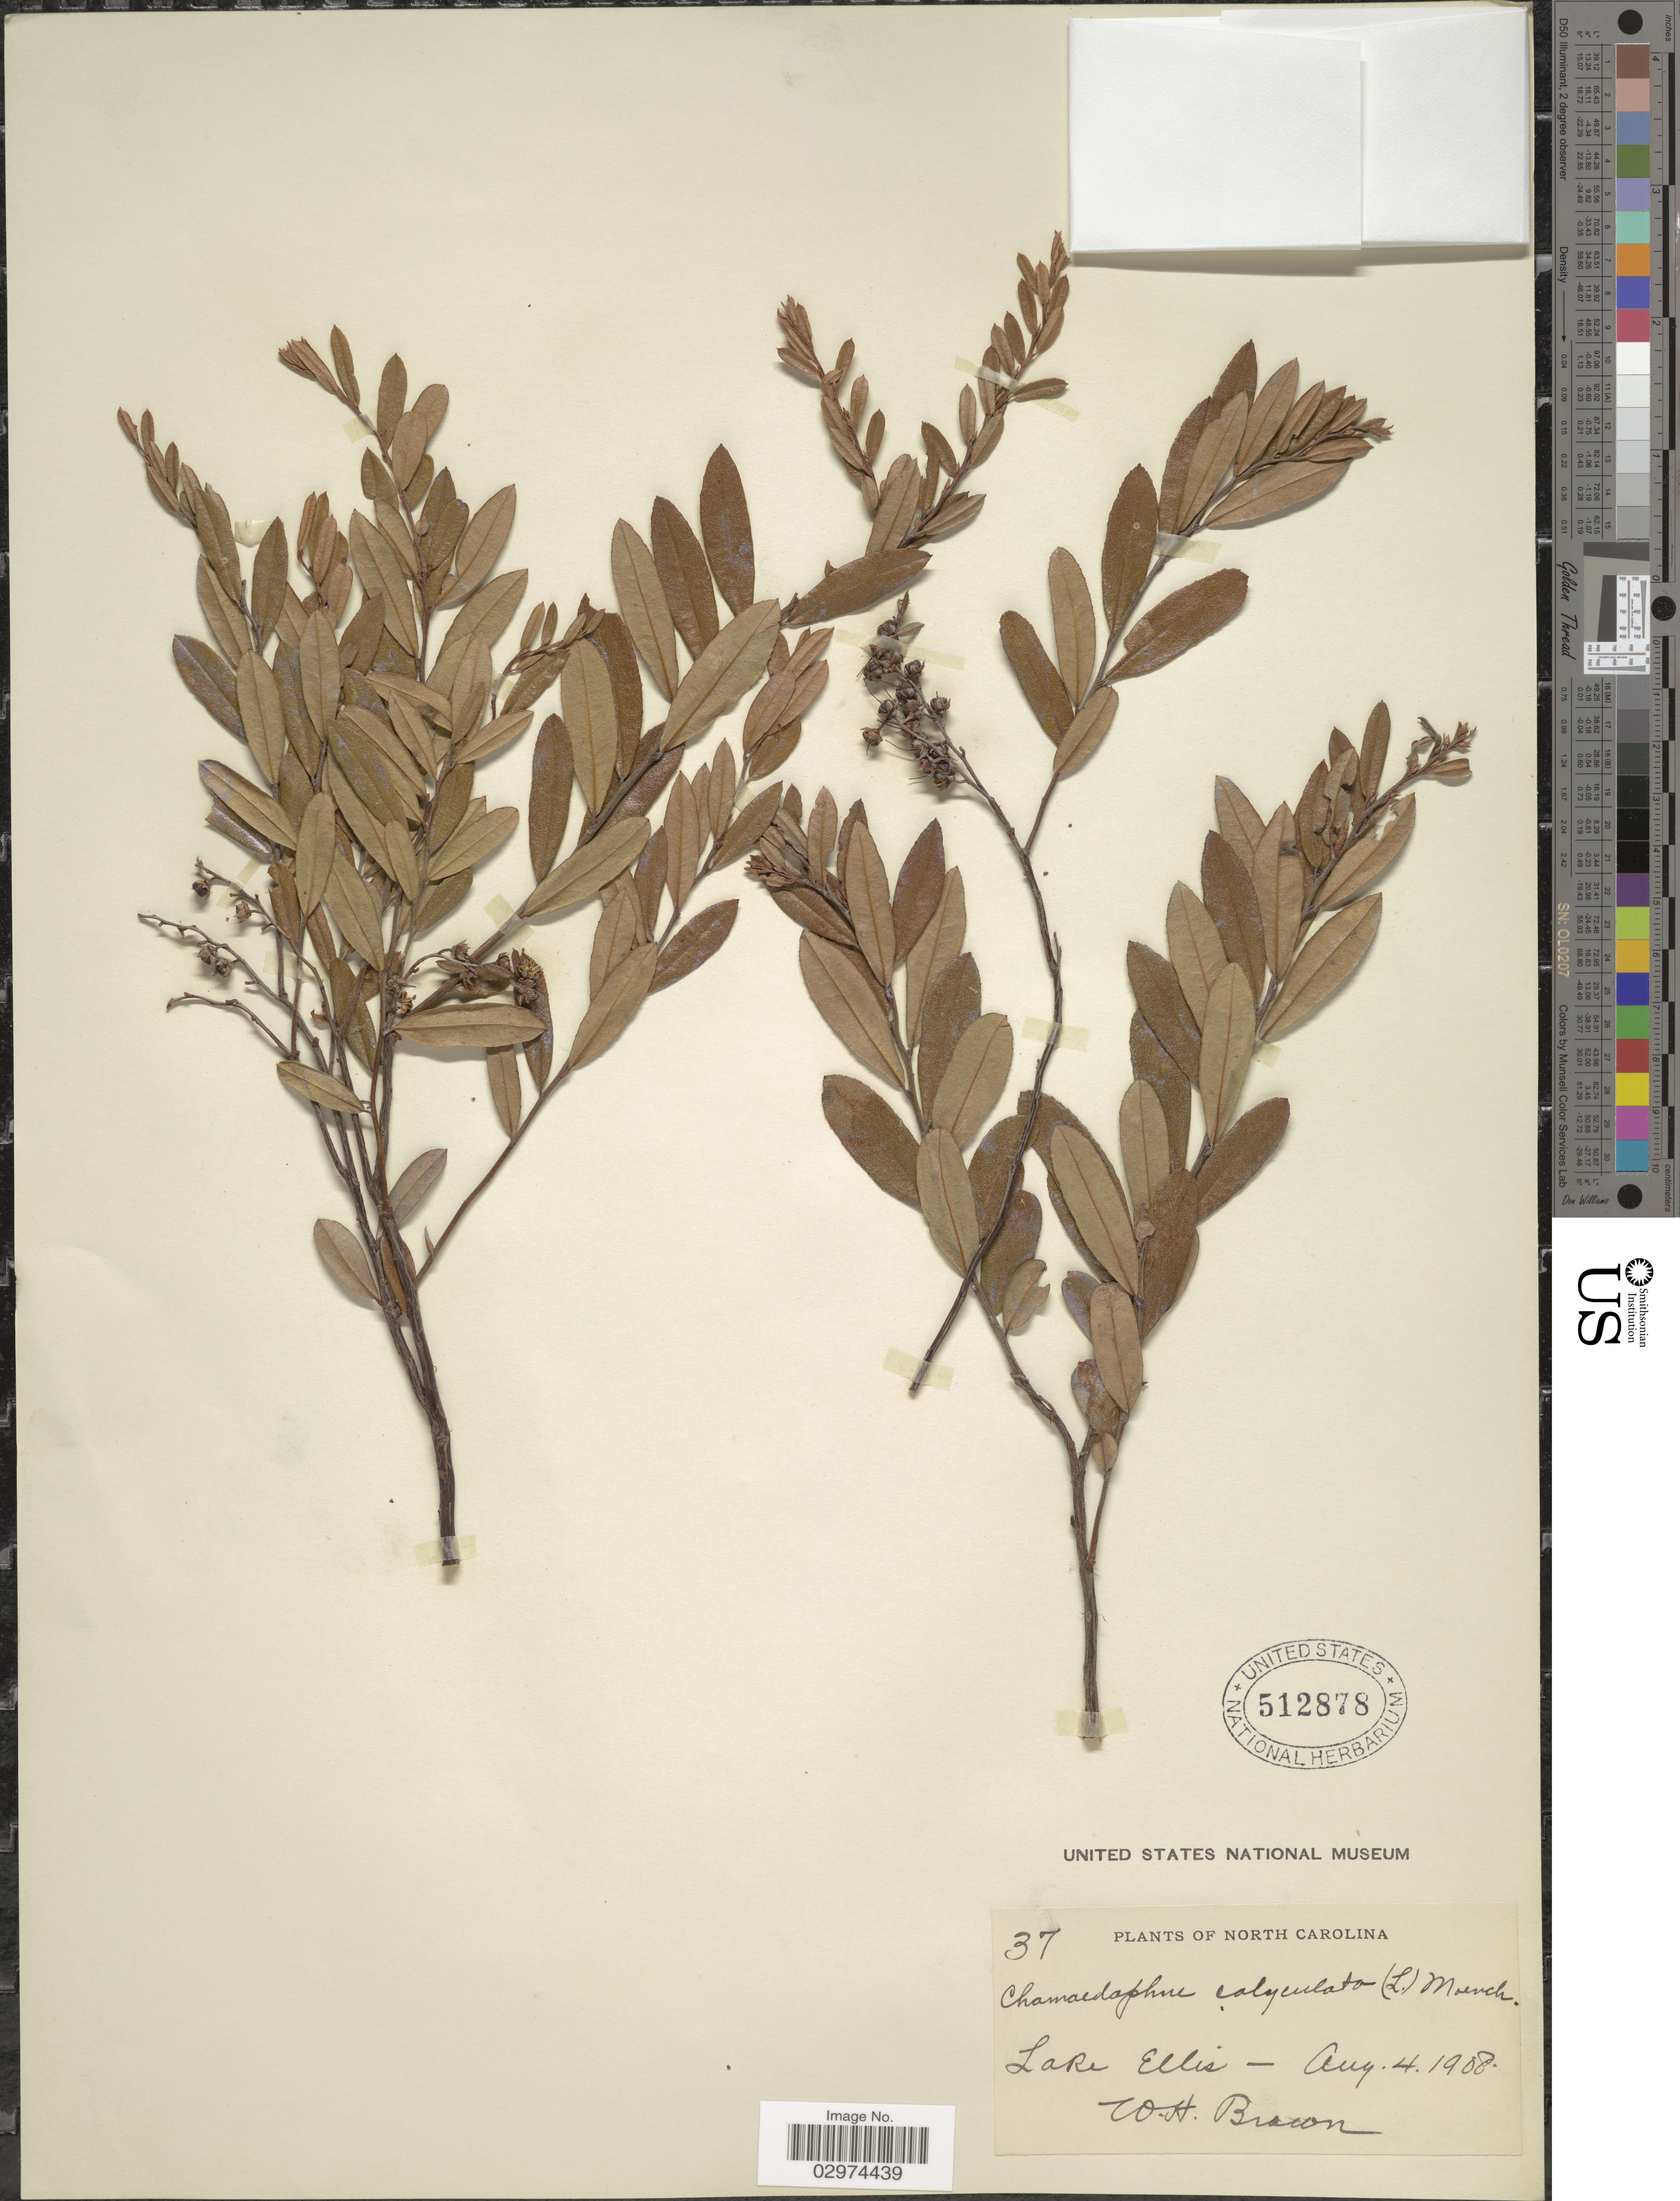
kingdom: Plantae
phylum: Tracheophyta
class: Magnoliopsida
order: Ericales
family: Ericaceae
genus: Chamaedaphne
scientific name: Chamaedaphne calyculata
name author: (L.) Moench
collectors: W. H. Brown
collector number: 37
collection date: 1908-08-04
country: United States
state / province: North Carolina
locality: Lake Ellis.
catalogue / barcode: US 512878